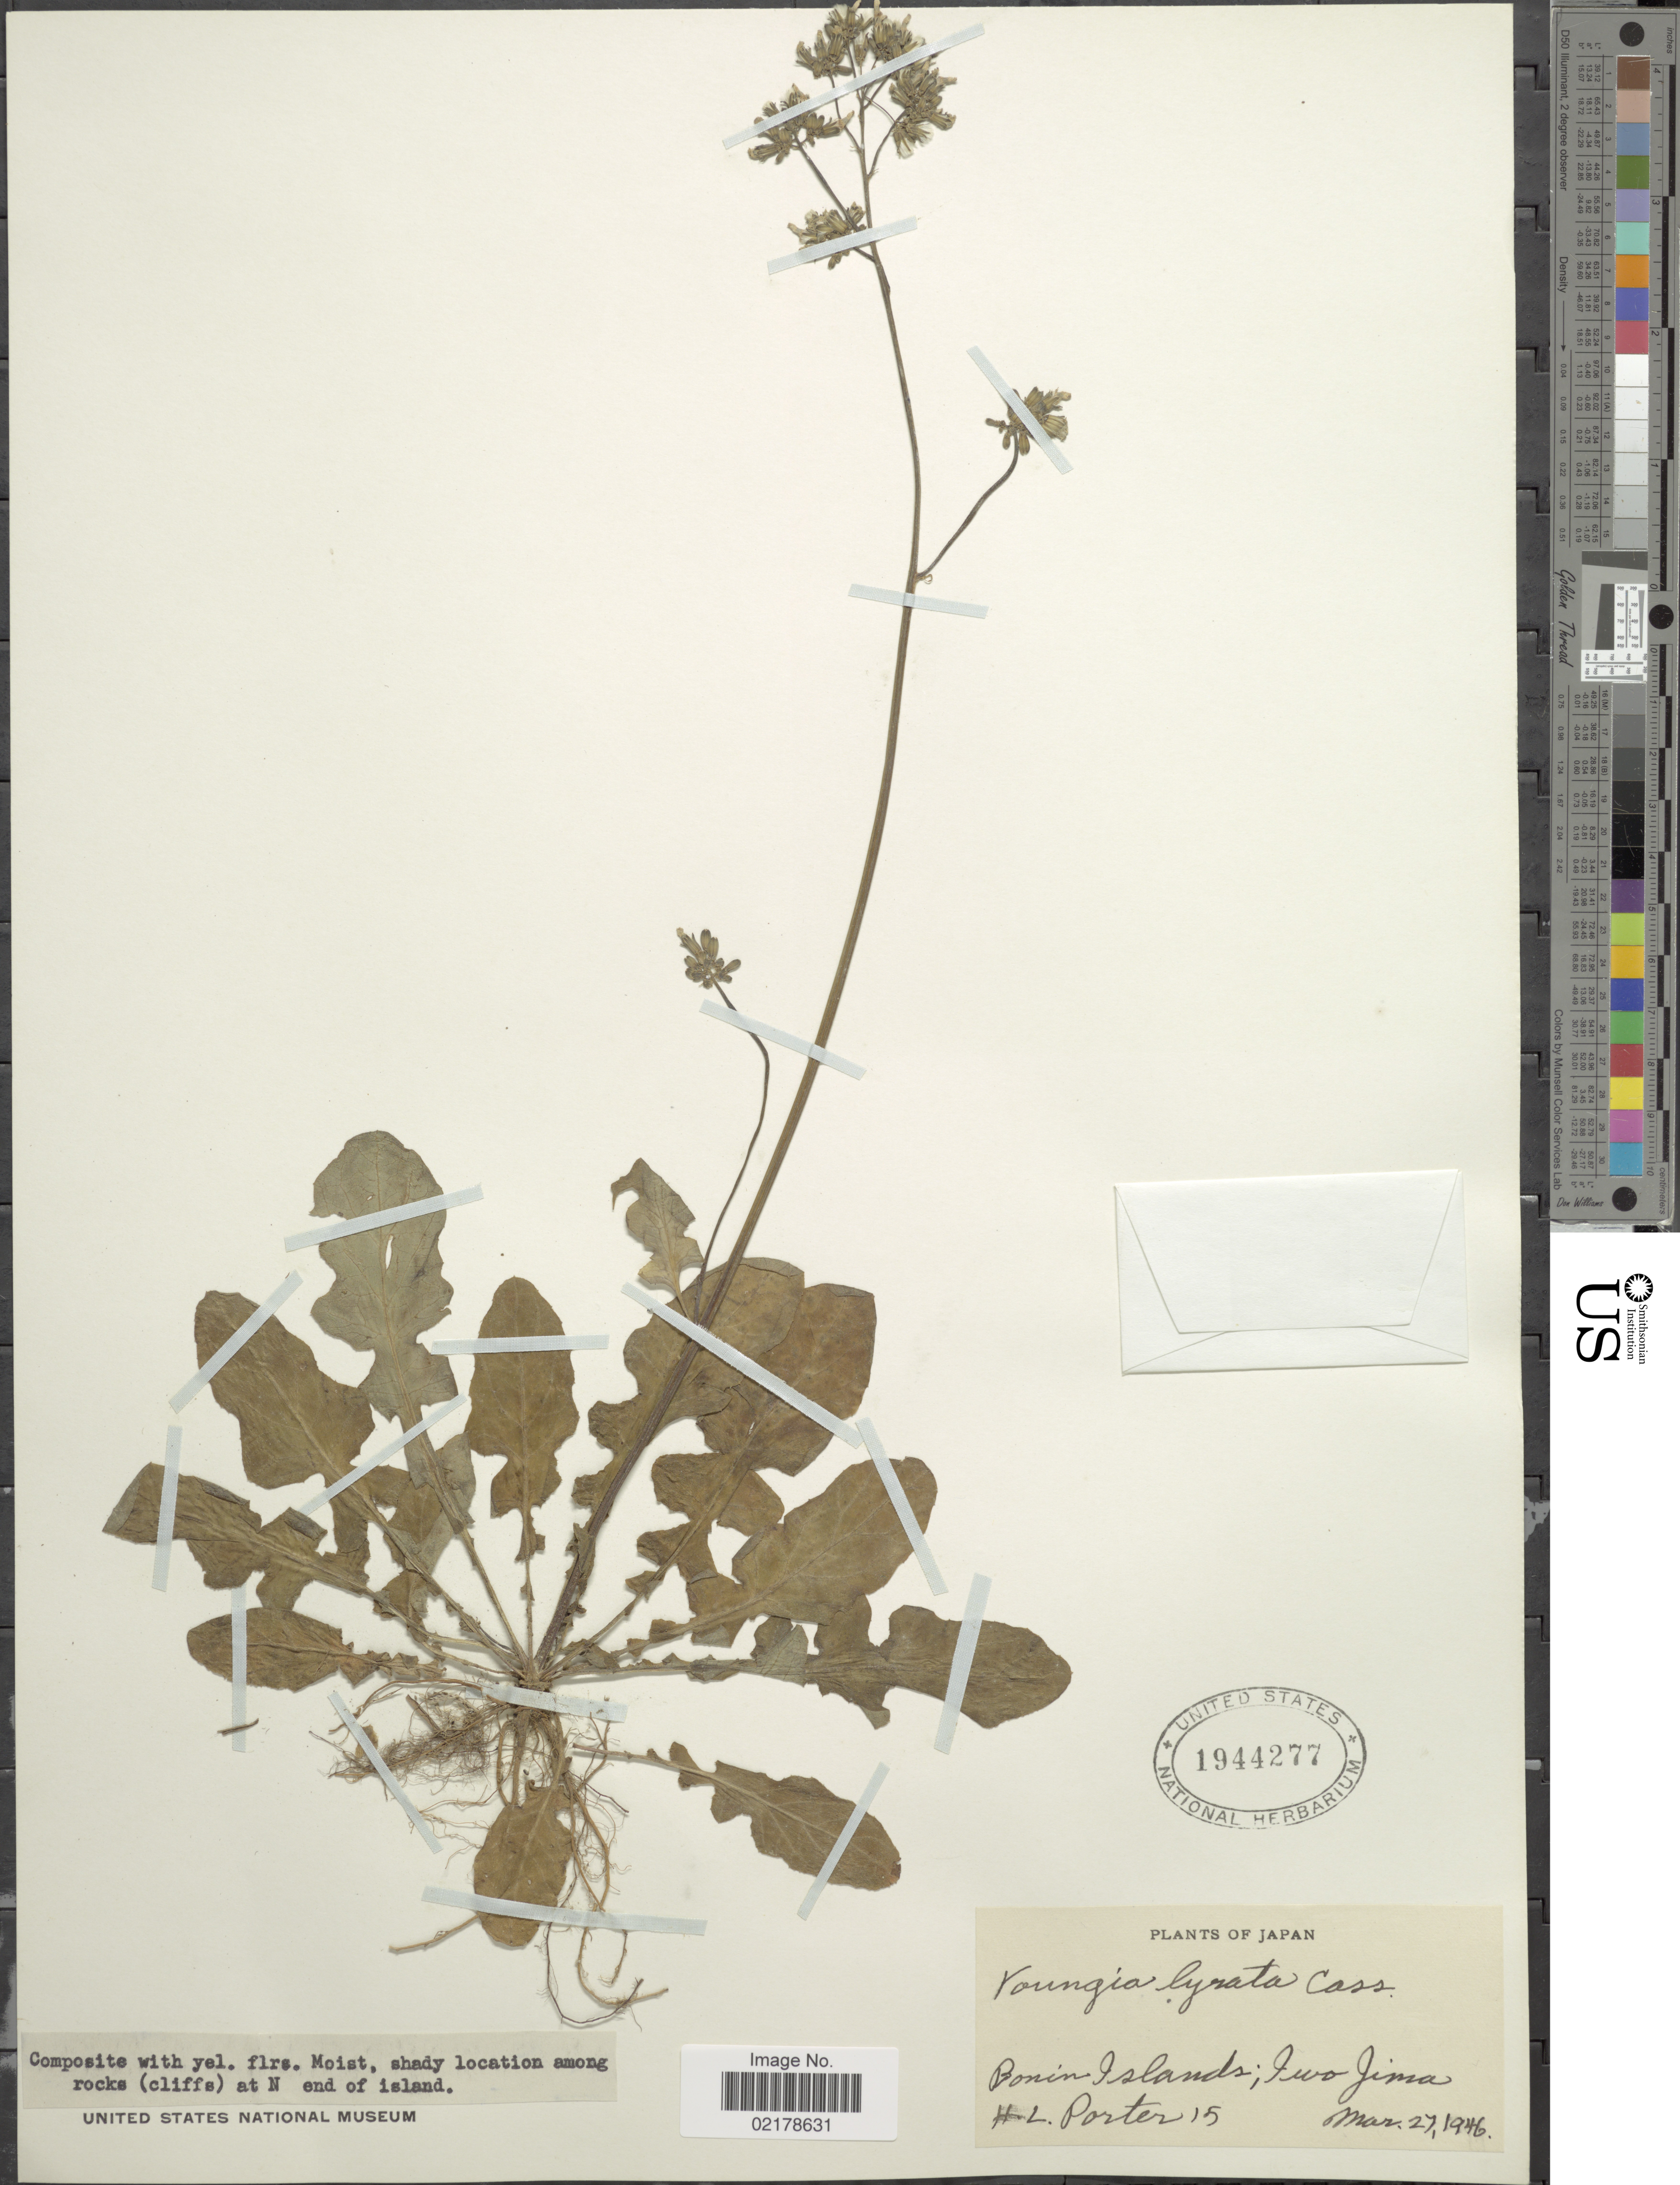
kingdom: Plantae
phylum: Tracheophyta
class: Magnoliopsida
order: Asterales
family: Asteraceae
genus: Youngia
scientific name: Youngia japonica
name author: (L.) DC.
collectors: H. L. Porter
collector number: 15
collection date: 1946-03-27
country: Japan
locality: Ponin Islands; Iwo Jima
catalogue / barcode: US 1944277